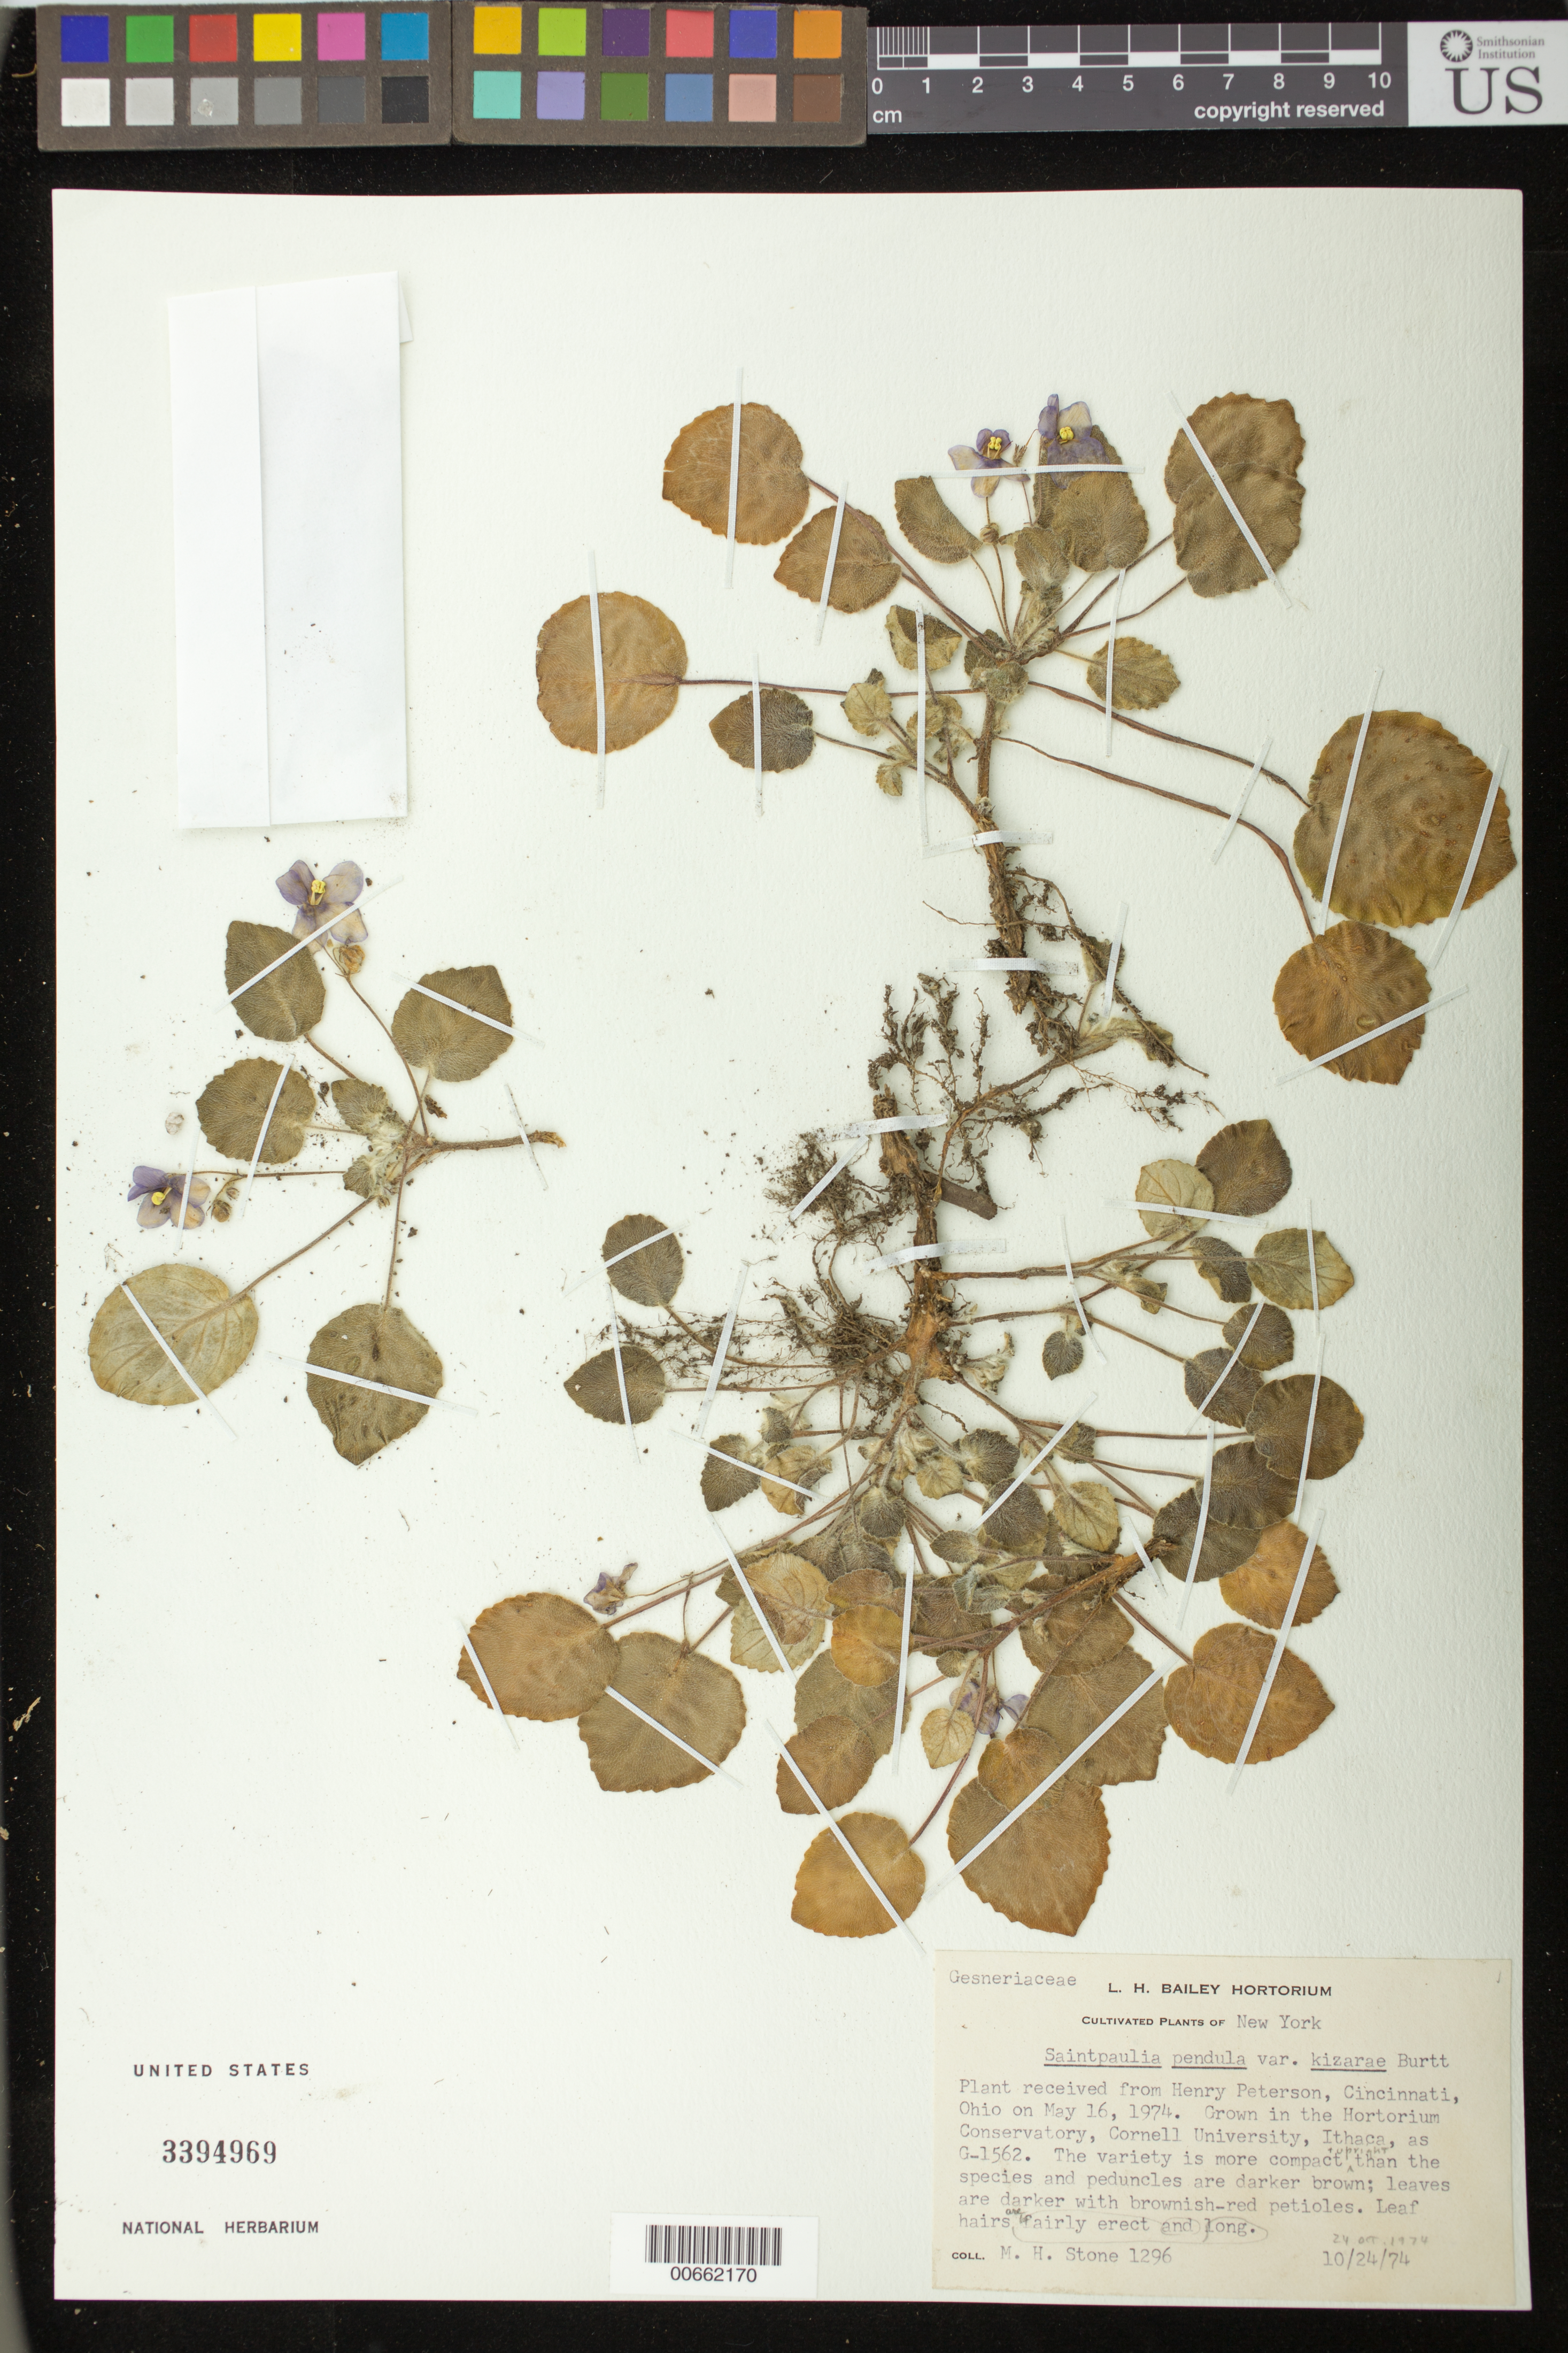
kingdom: Plantae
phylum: Tracheophyta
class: Magnoliopsida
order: Lamiales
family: Gesneriaceae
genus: Streptocarpus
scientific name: Streptocarpus ionanthus subsp. pendulus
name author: (B.L. Burtt) Christenh.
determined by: Skog, Laurence E.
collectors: M. Stone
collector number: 1296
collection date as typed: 24 Oct 1974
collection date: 1974-10-24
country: United States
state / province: New York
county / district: Tompkins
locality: Cornell University: Bailey Hortorium greenhouse.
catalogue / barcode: US 3394969